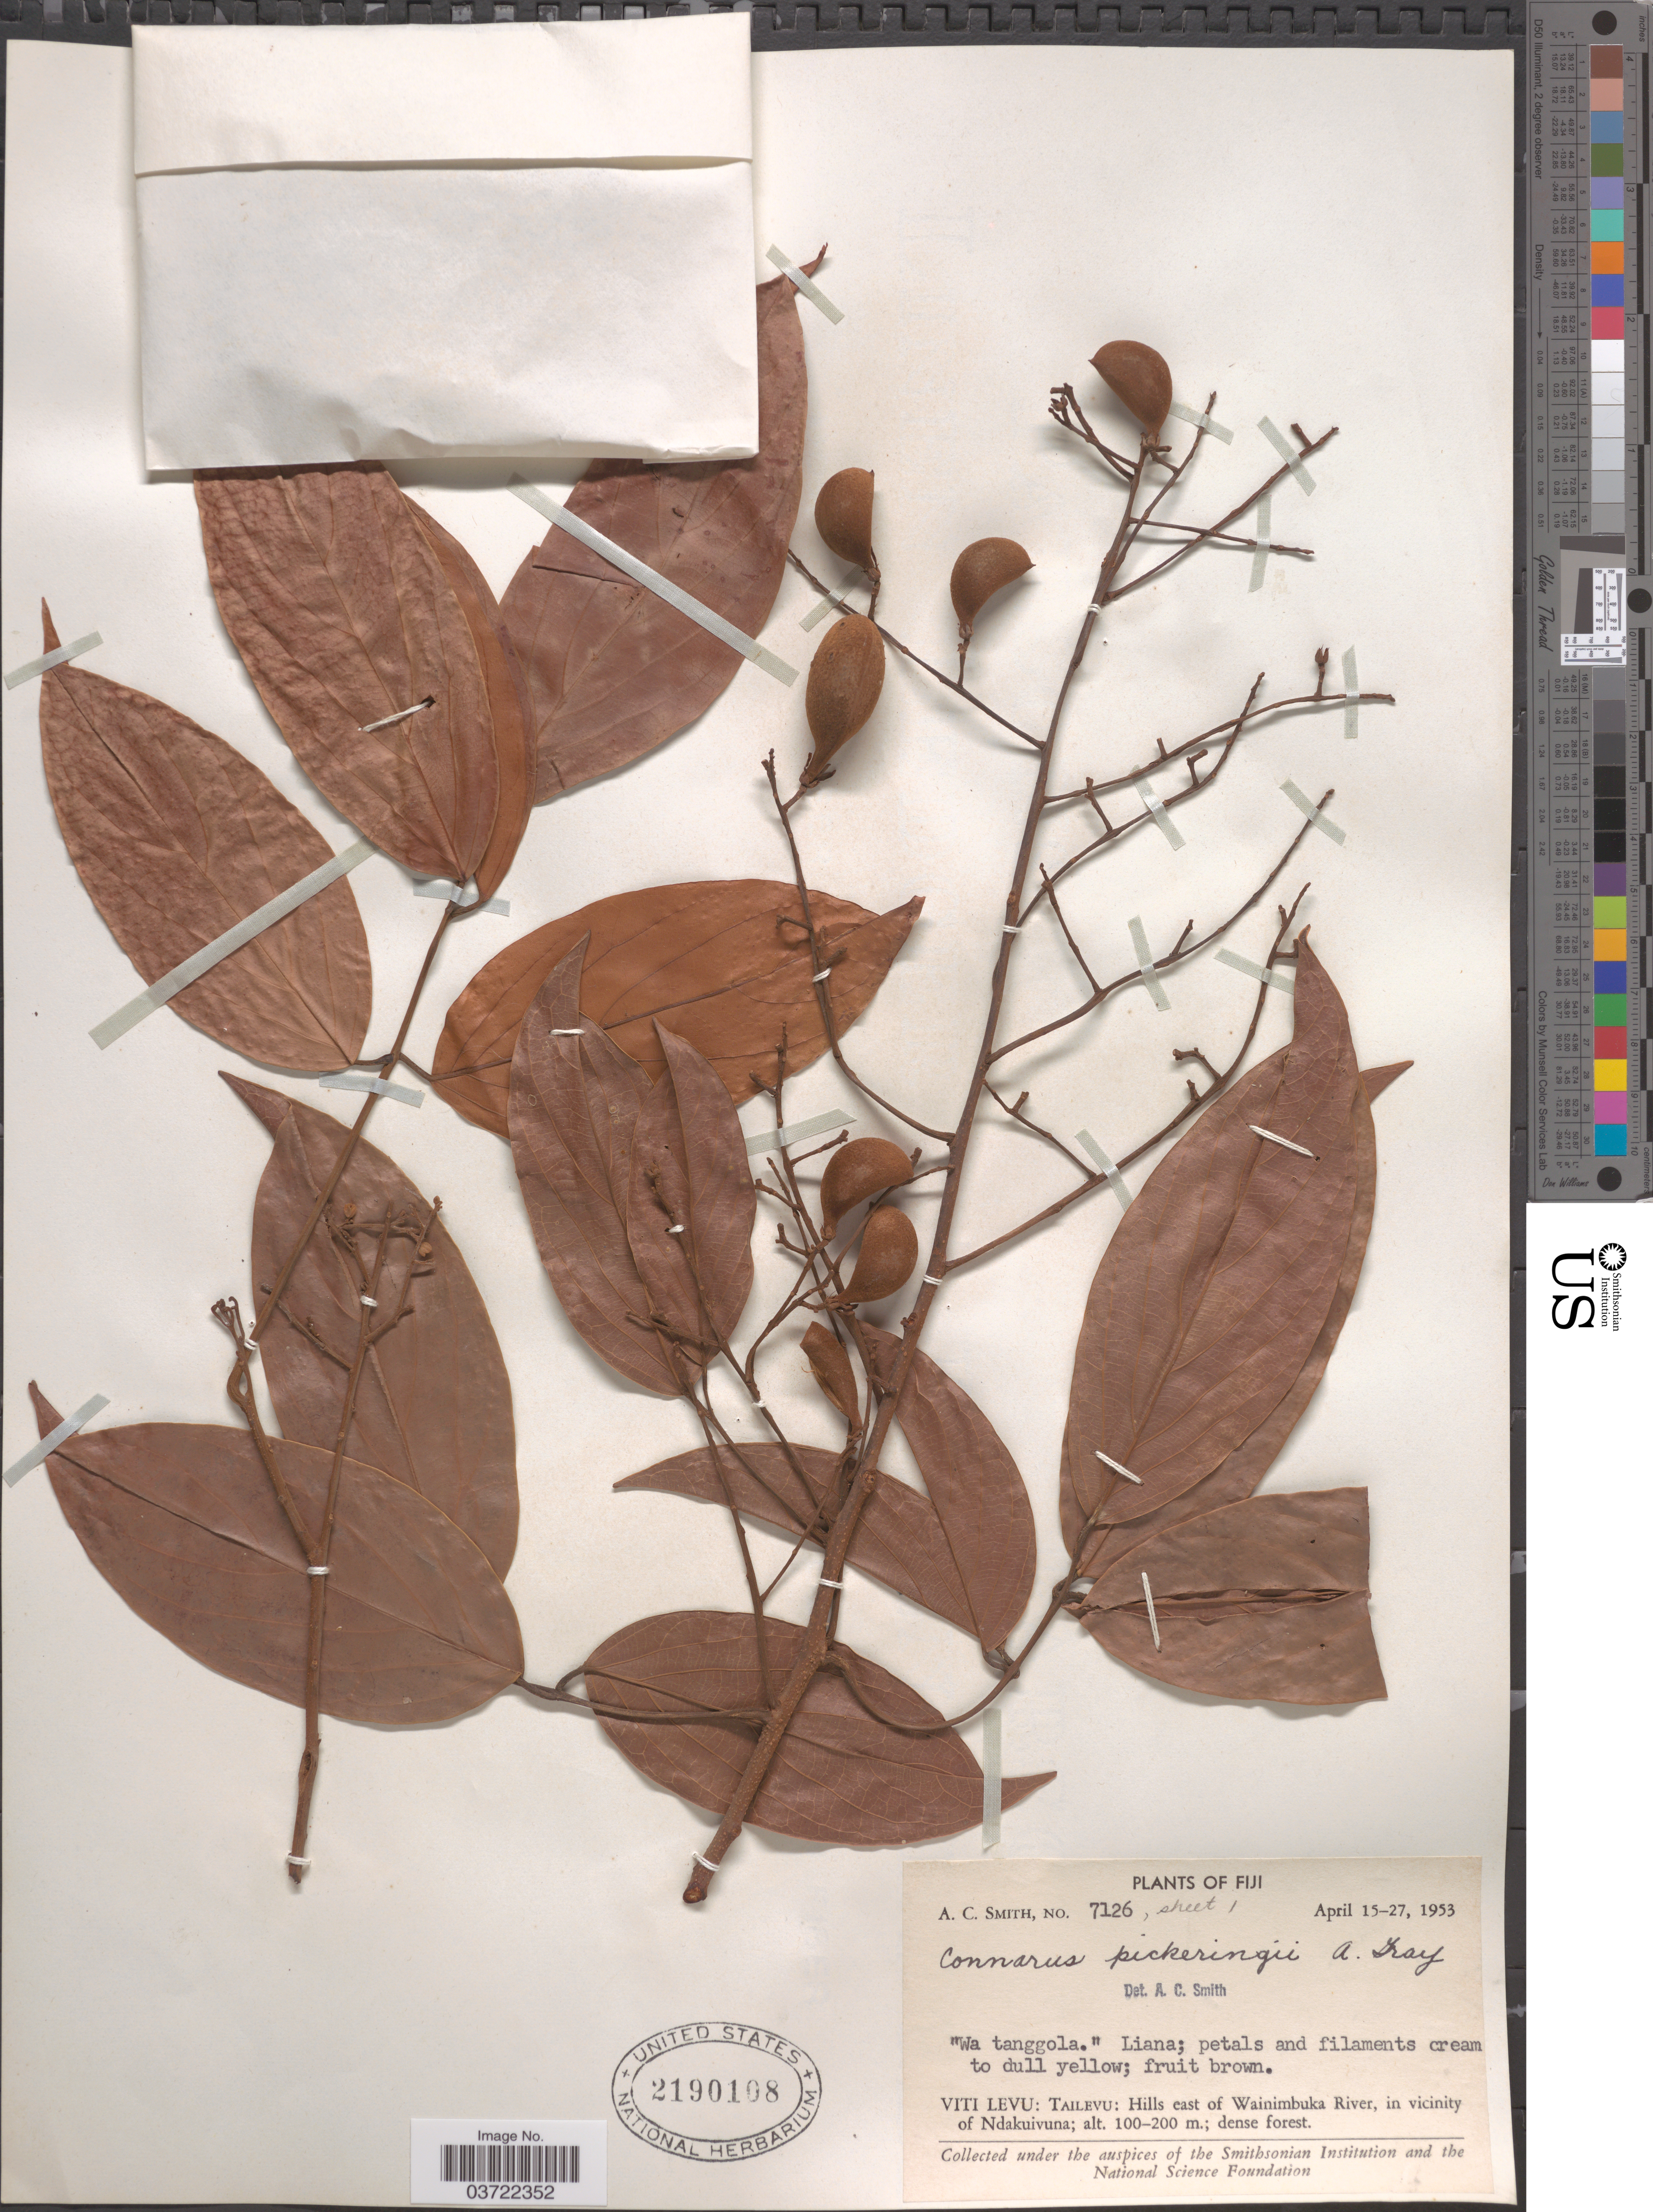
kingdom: Plantae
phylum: Tracheophyta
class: Magnoliopsida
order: Oxalidales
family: Connaraceae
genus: Connarus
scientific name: Connarus pickeringii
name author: A. Gray in Wilkes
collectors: A. C. Smith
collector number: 7126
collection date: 1953-04-15/1953-04-27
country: Fiji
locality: Viti Levu: Tailevu: Hills east of Wainimbuka River, in vicinity of Ndakuivuna.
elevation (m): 100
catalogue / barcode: US 2190108